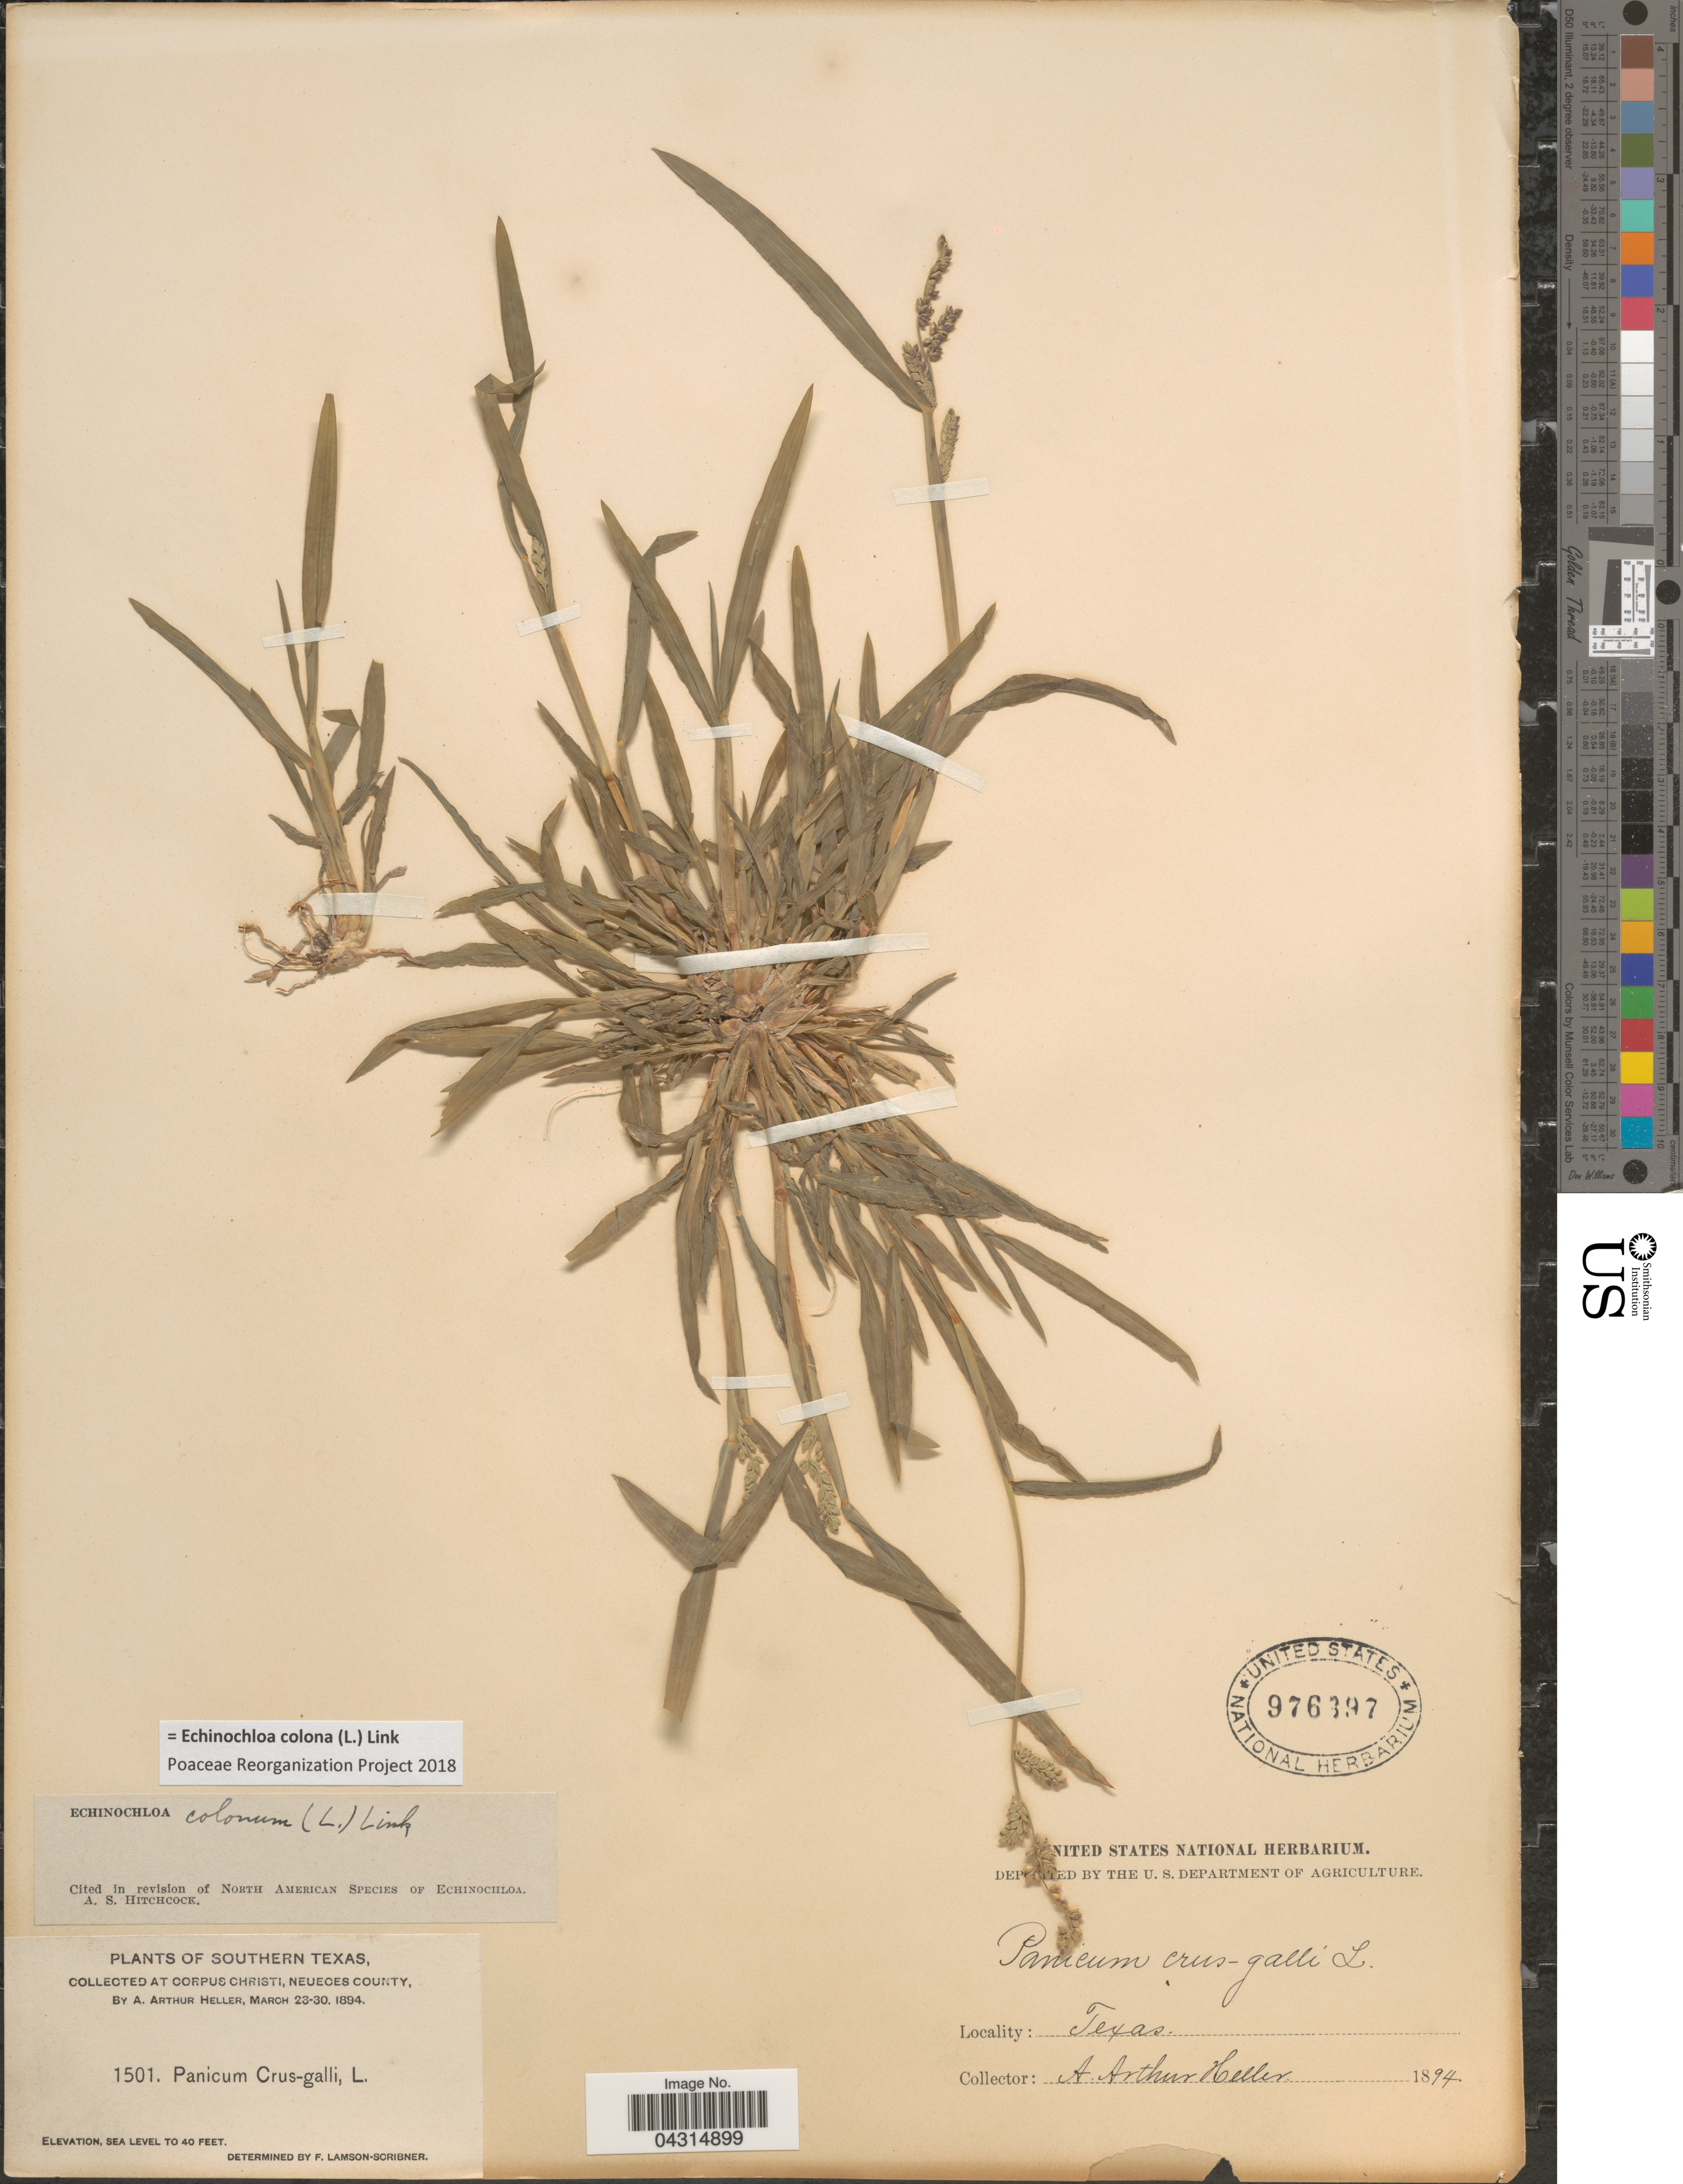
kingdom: Plantae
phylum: Tracheophyta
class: Liliopsida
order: Poales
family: Poaceae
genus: Echinochloa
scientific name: Echinochloa colona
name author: (L.) Link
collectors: A. A. Heller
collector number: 1501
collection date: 1894-03-23/1894-03-30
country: United States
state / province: Texas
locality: Southern Texas. At Corpus Christi, Neueces County.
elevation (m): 0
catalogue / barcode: US 976397